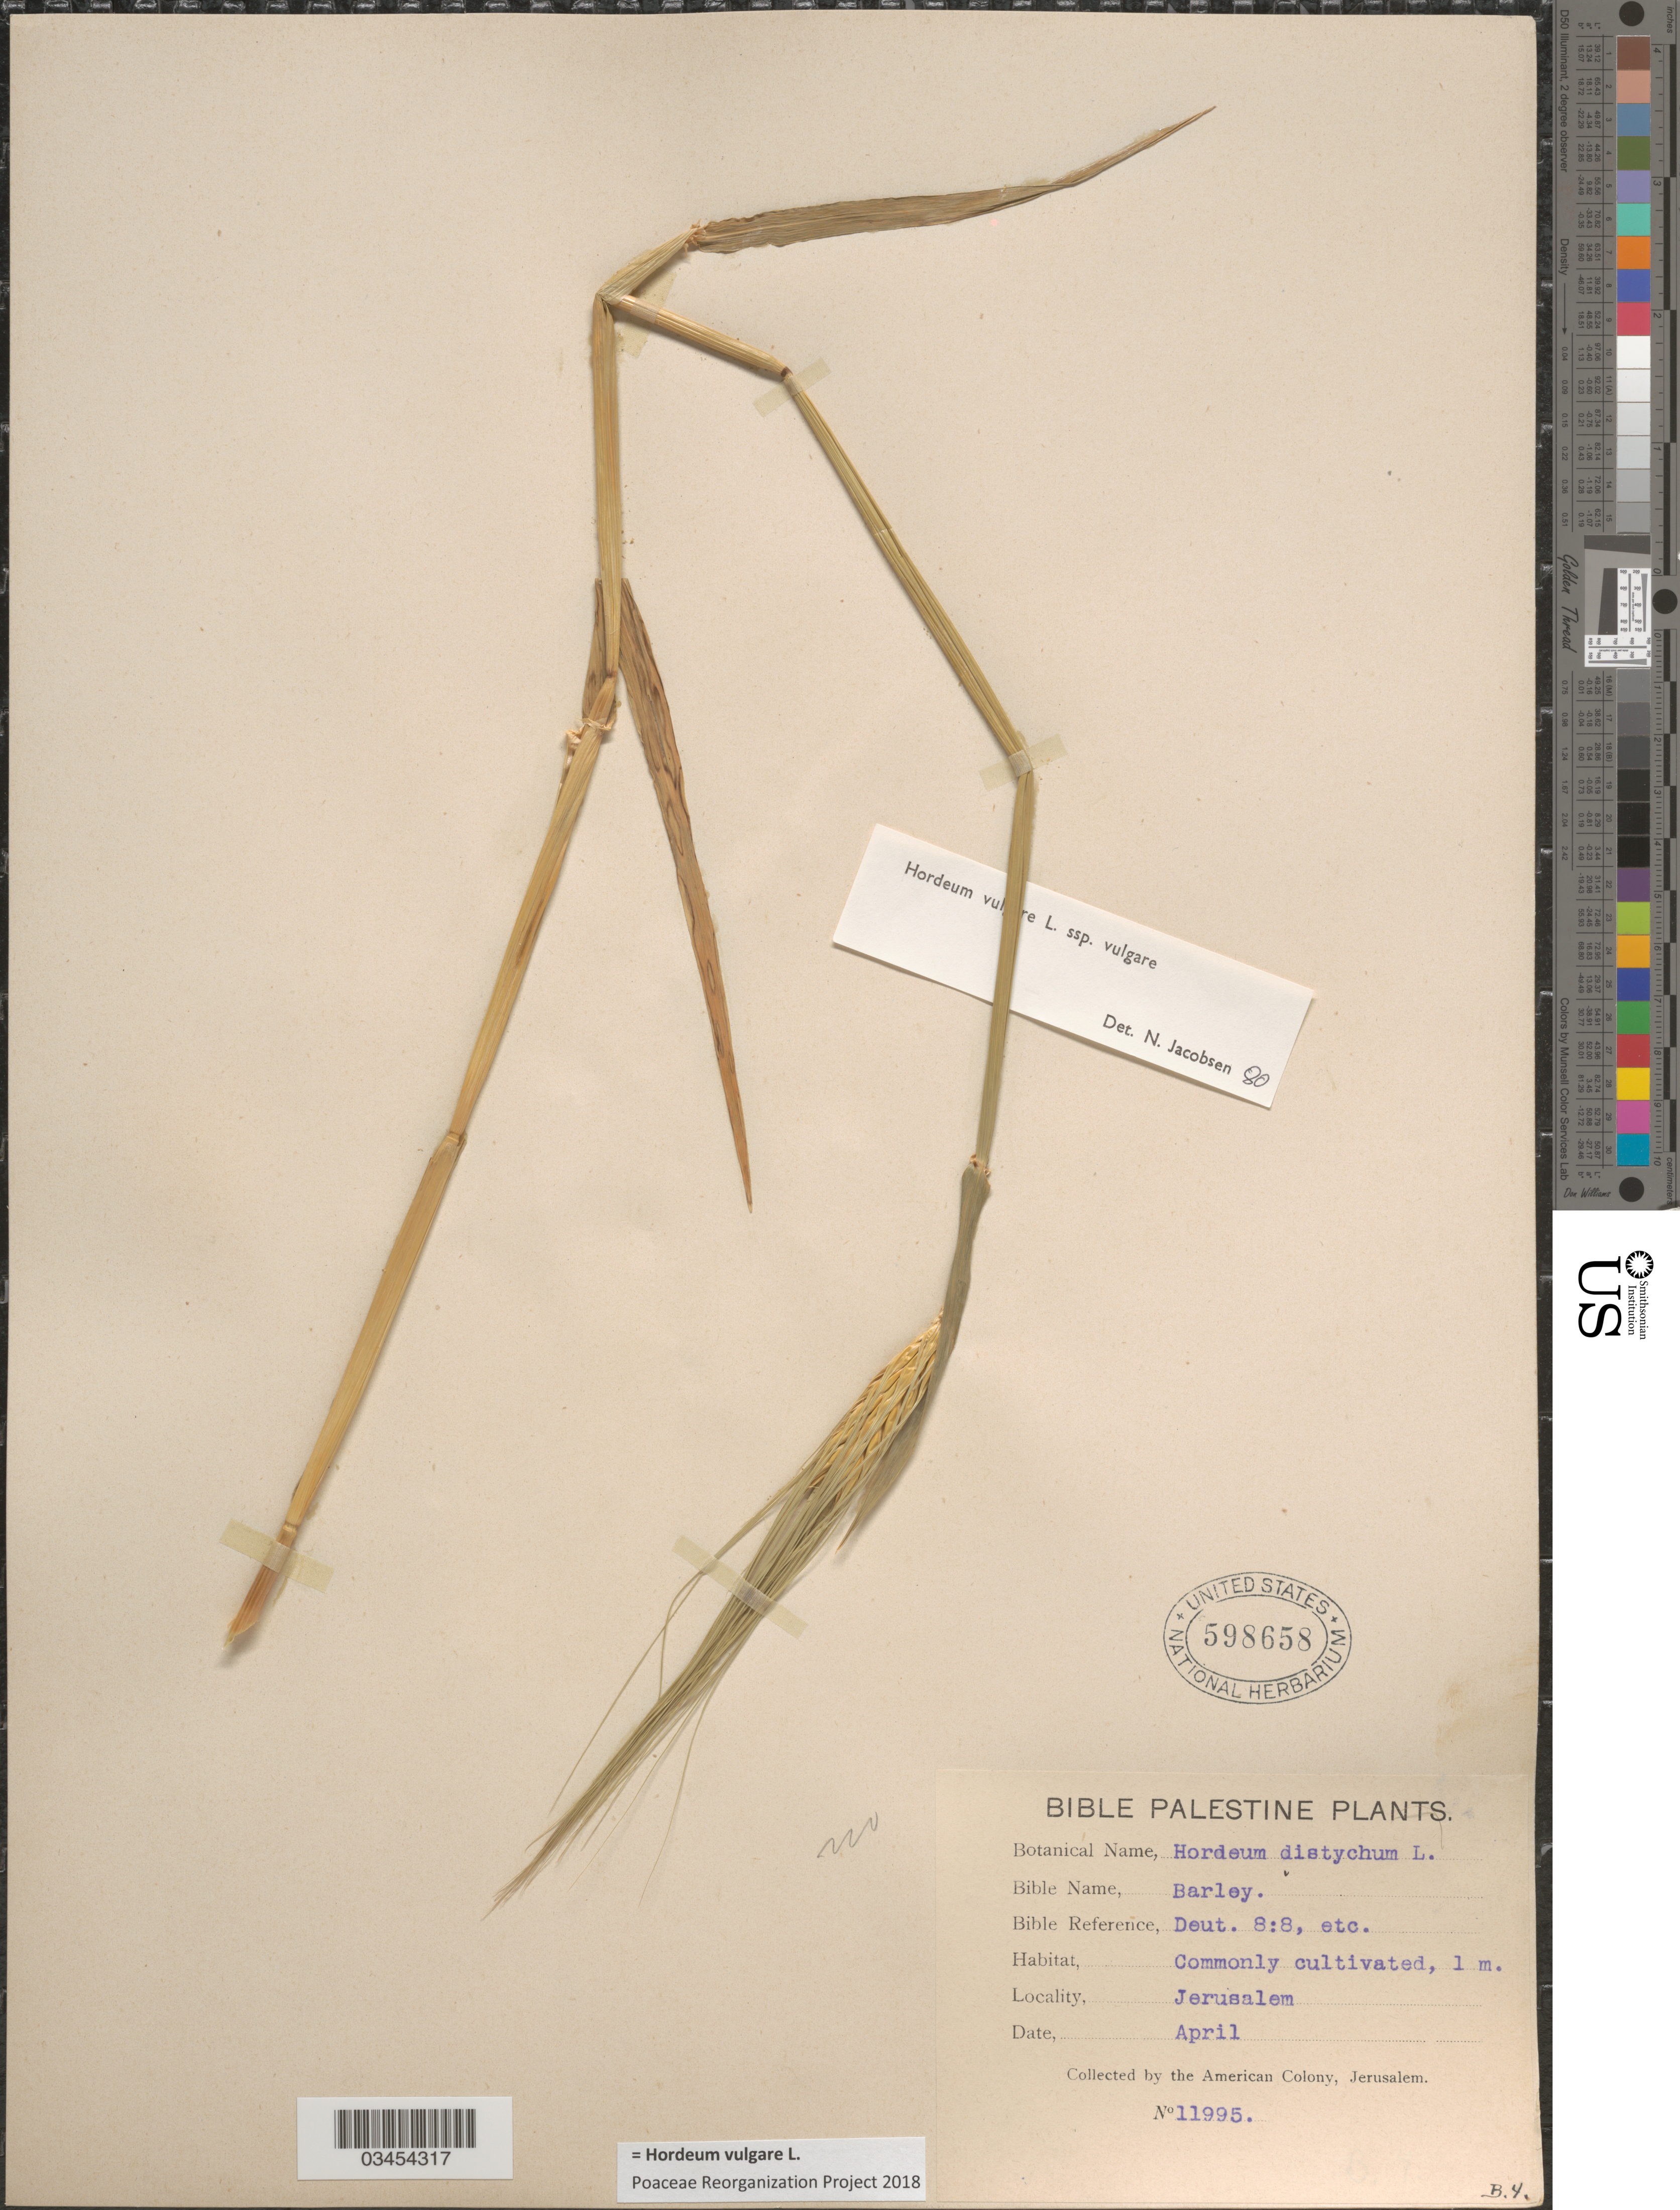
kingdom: Plantae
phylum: Tracheophyta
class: Liliopsida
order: Poales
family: Poaceae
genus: Hordeum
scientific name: Hordeum vulgare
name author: L.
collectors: American Colony, Jerusalem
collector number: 11995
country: Israel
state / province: Jerusalem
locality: Bible Palestine.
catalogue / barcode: US 598658